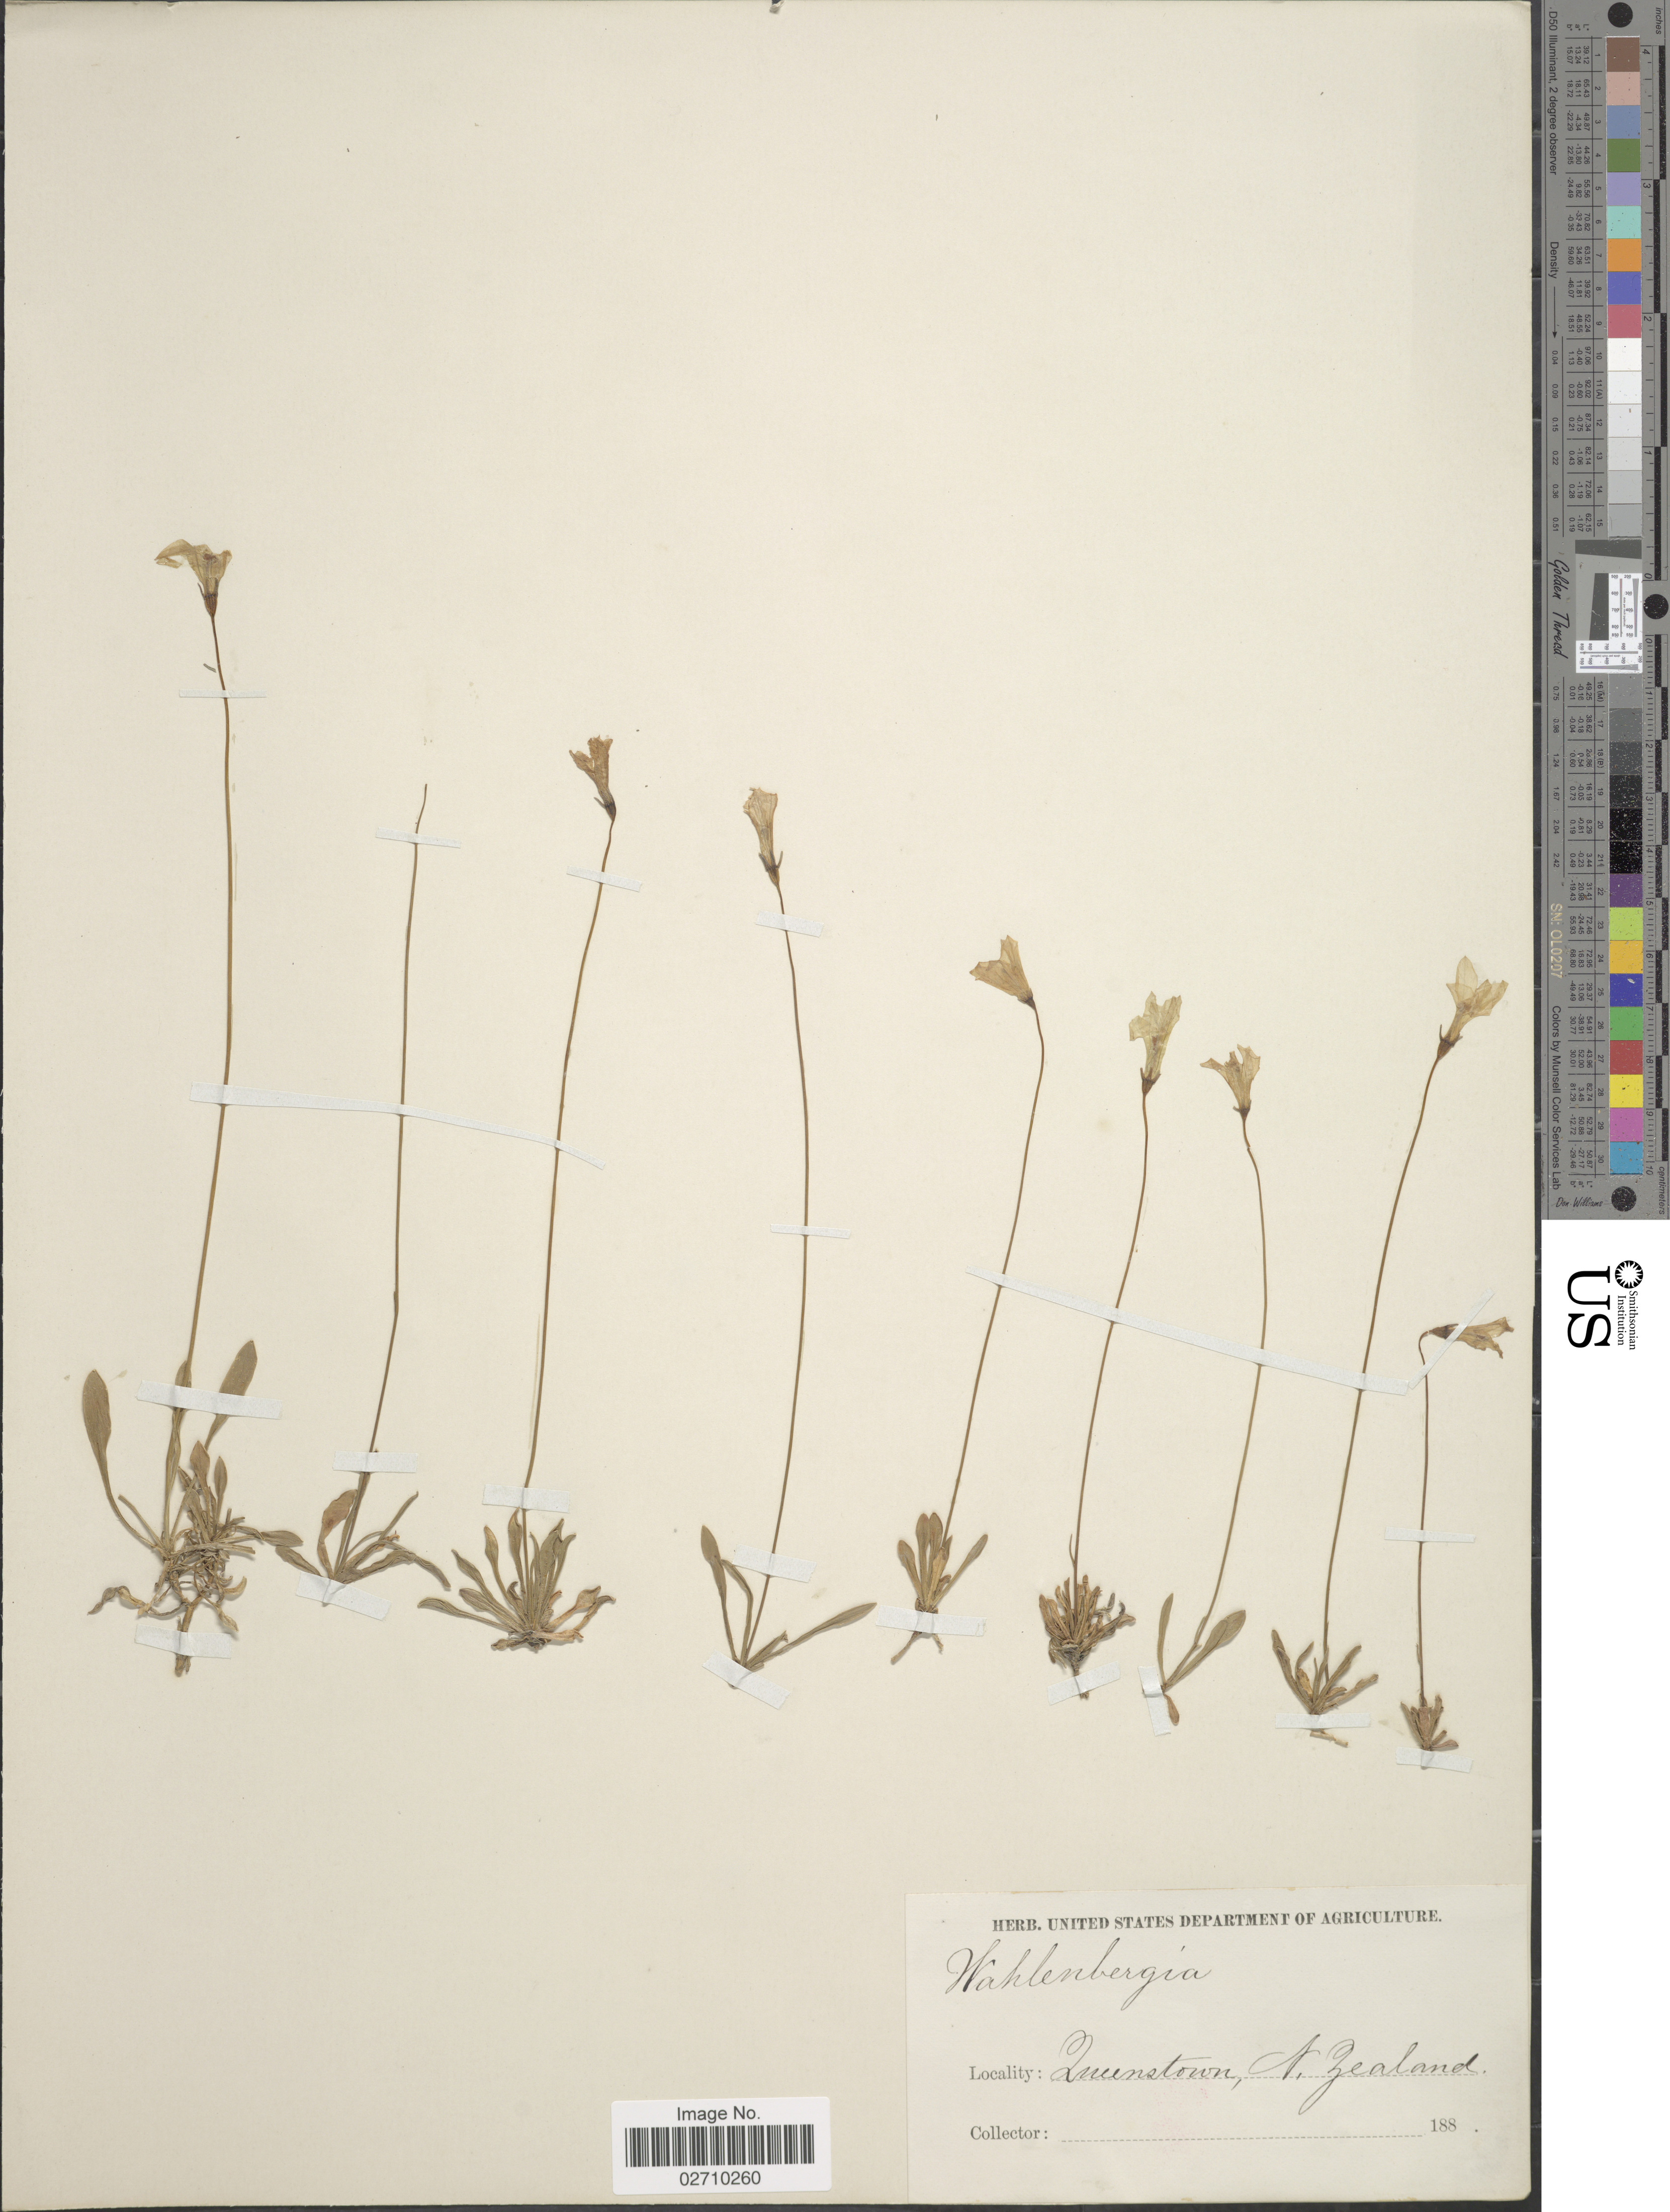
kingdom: Plantae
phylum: Tracheophyta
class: Magnoliopsida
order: Asterales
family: Campanulaceae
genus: Wahlenbergia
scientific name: Wahlenbergia sp.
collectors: ex herb. U. S. Department of Agriculture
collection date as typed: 188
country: New Zealand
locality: Queenstown